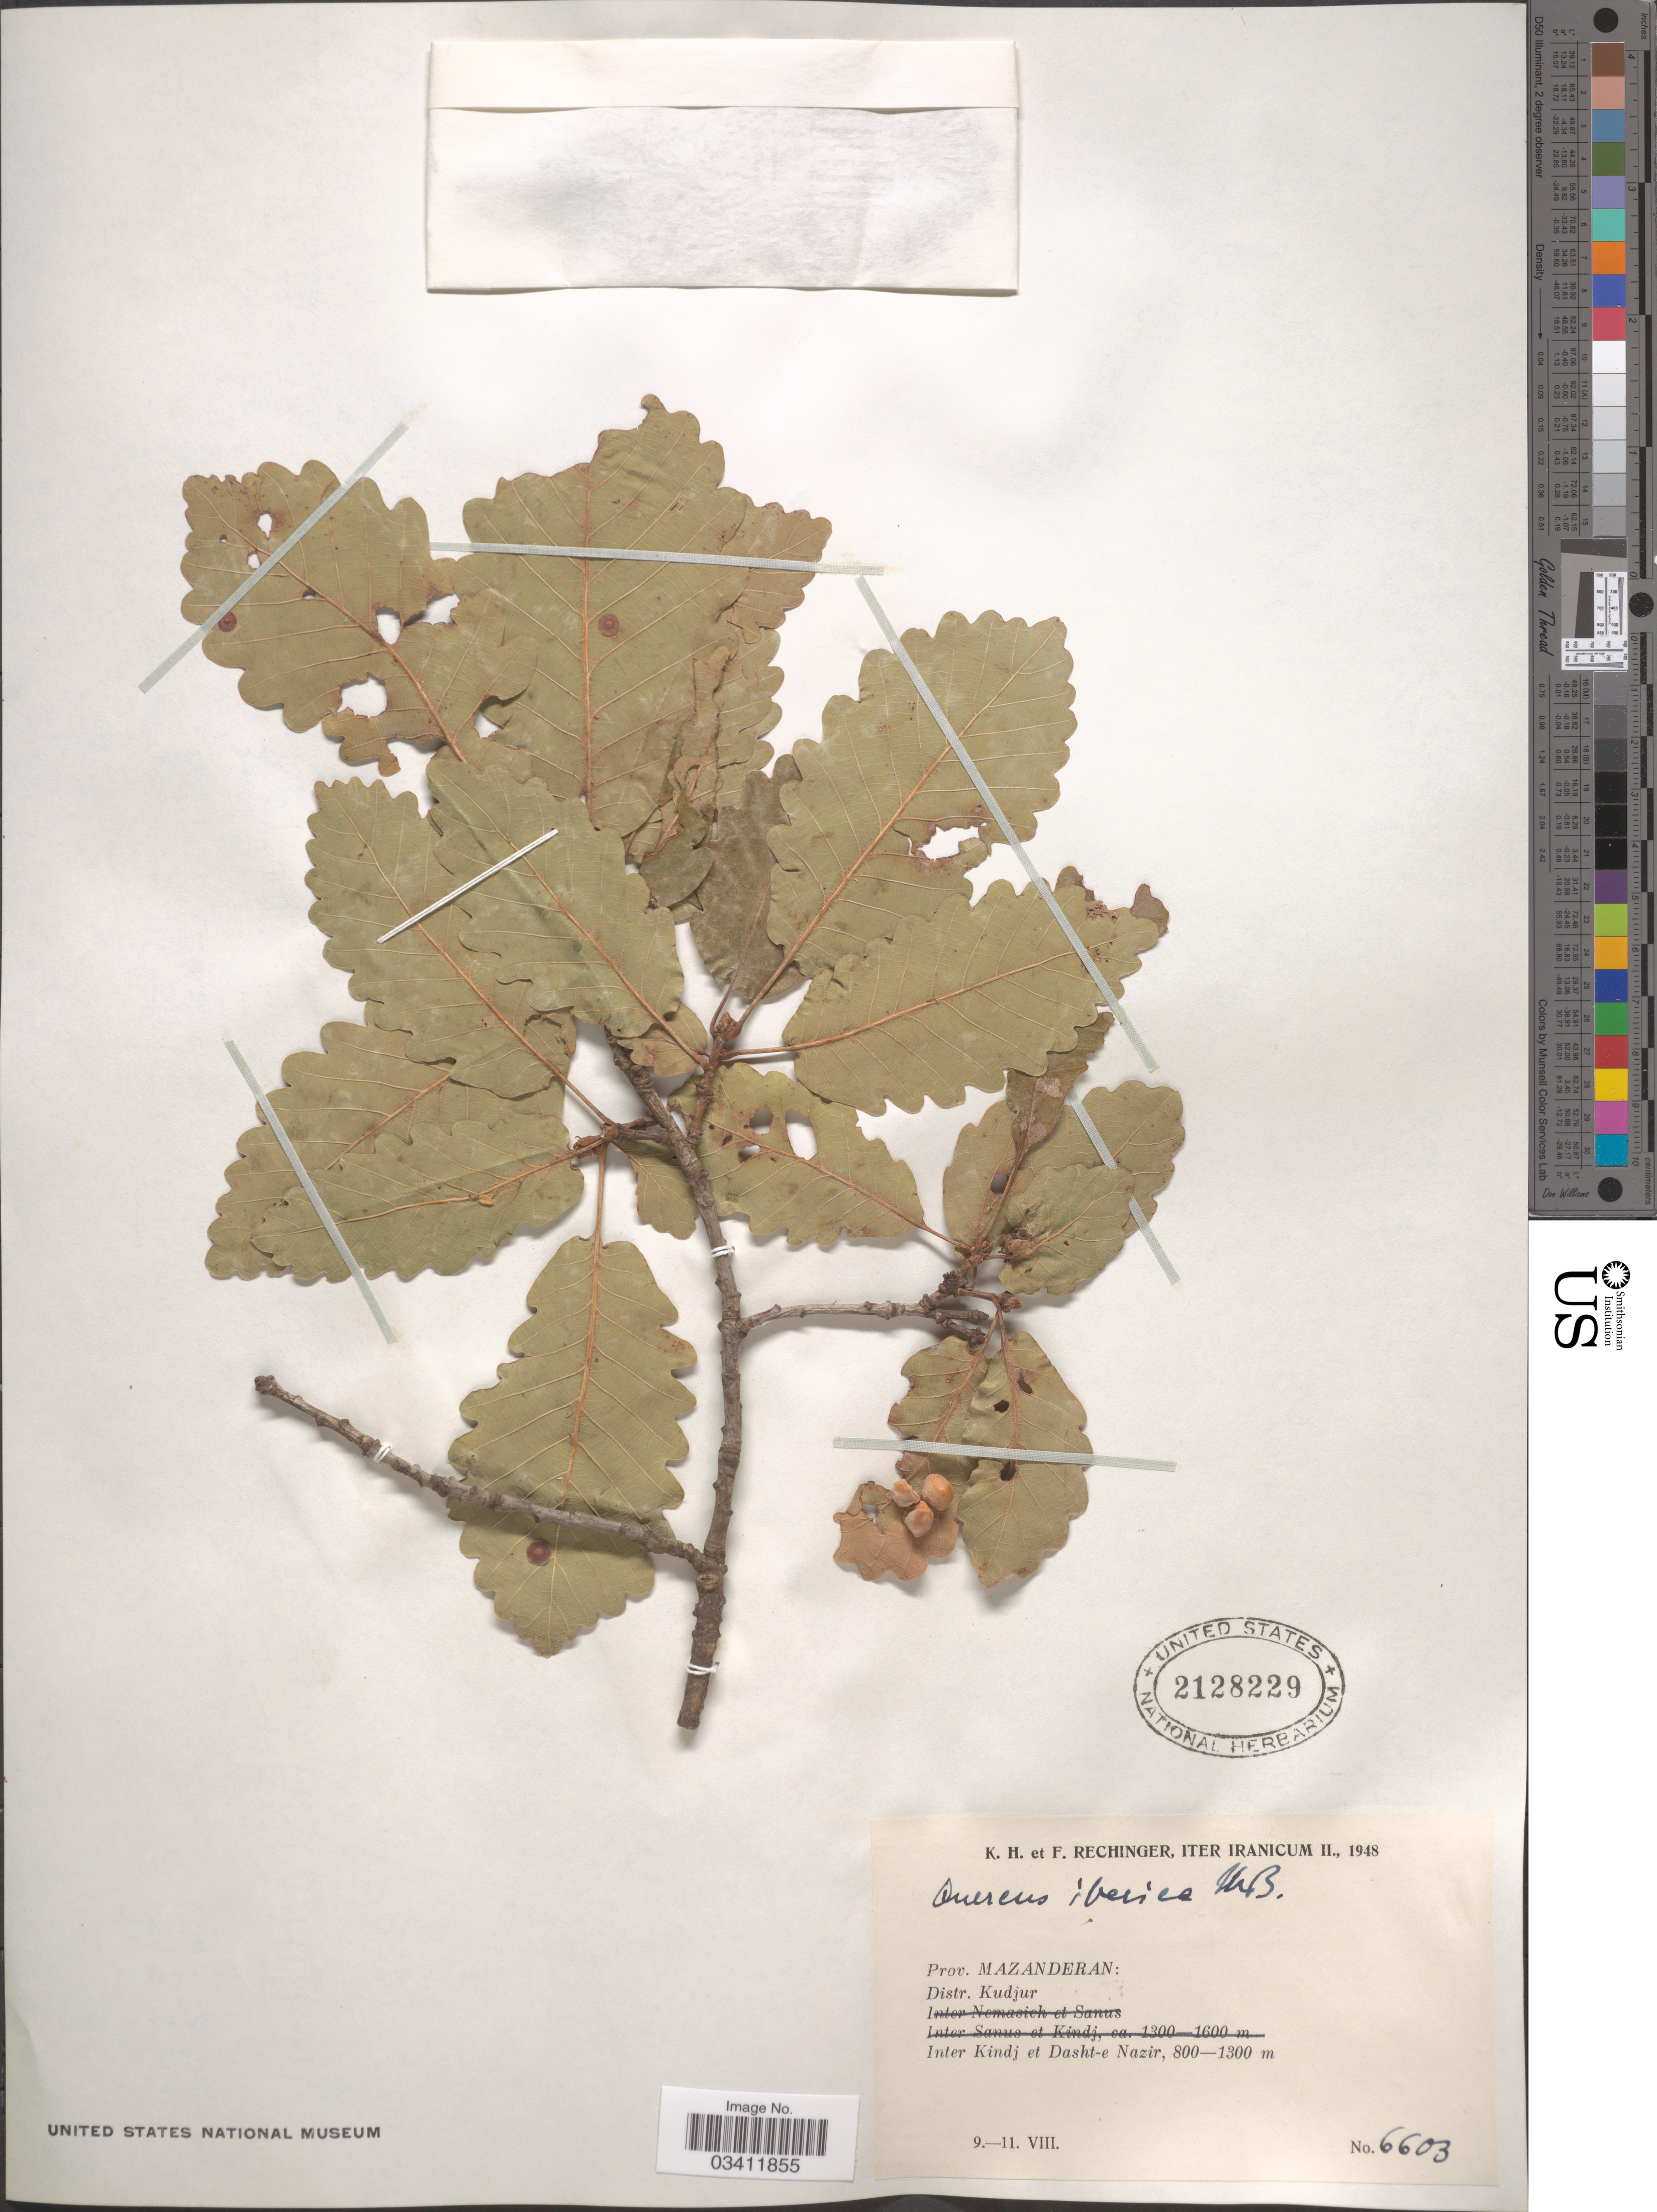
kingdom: Plantae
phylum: Tracheophyta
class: Magnoliopsida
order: Fagales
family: Fagaceae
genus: Quercus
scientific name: Quercus iberica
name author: Steven ex M. Bieb.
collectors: K. H. Rechinger & F. Rechinger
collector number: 6603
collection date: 1948-08-09/1948-08-11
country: Iran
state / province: Mazandaran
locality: Prov. Mazanderan: Distr. Kudjur. Inter Kindj et Dasht-e Nazir.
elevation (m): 800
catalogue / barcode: US 2128229